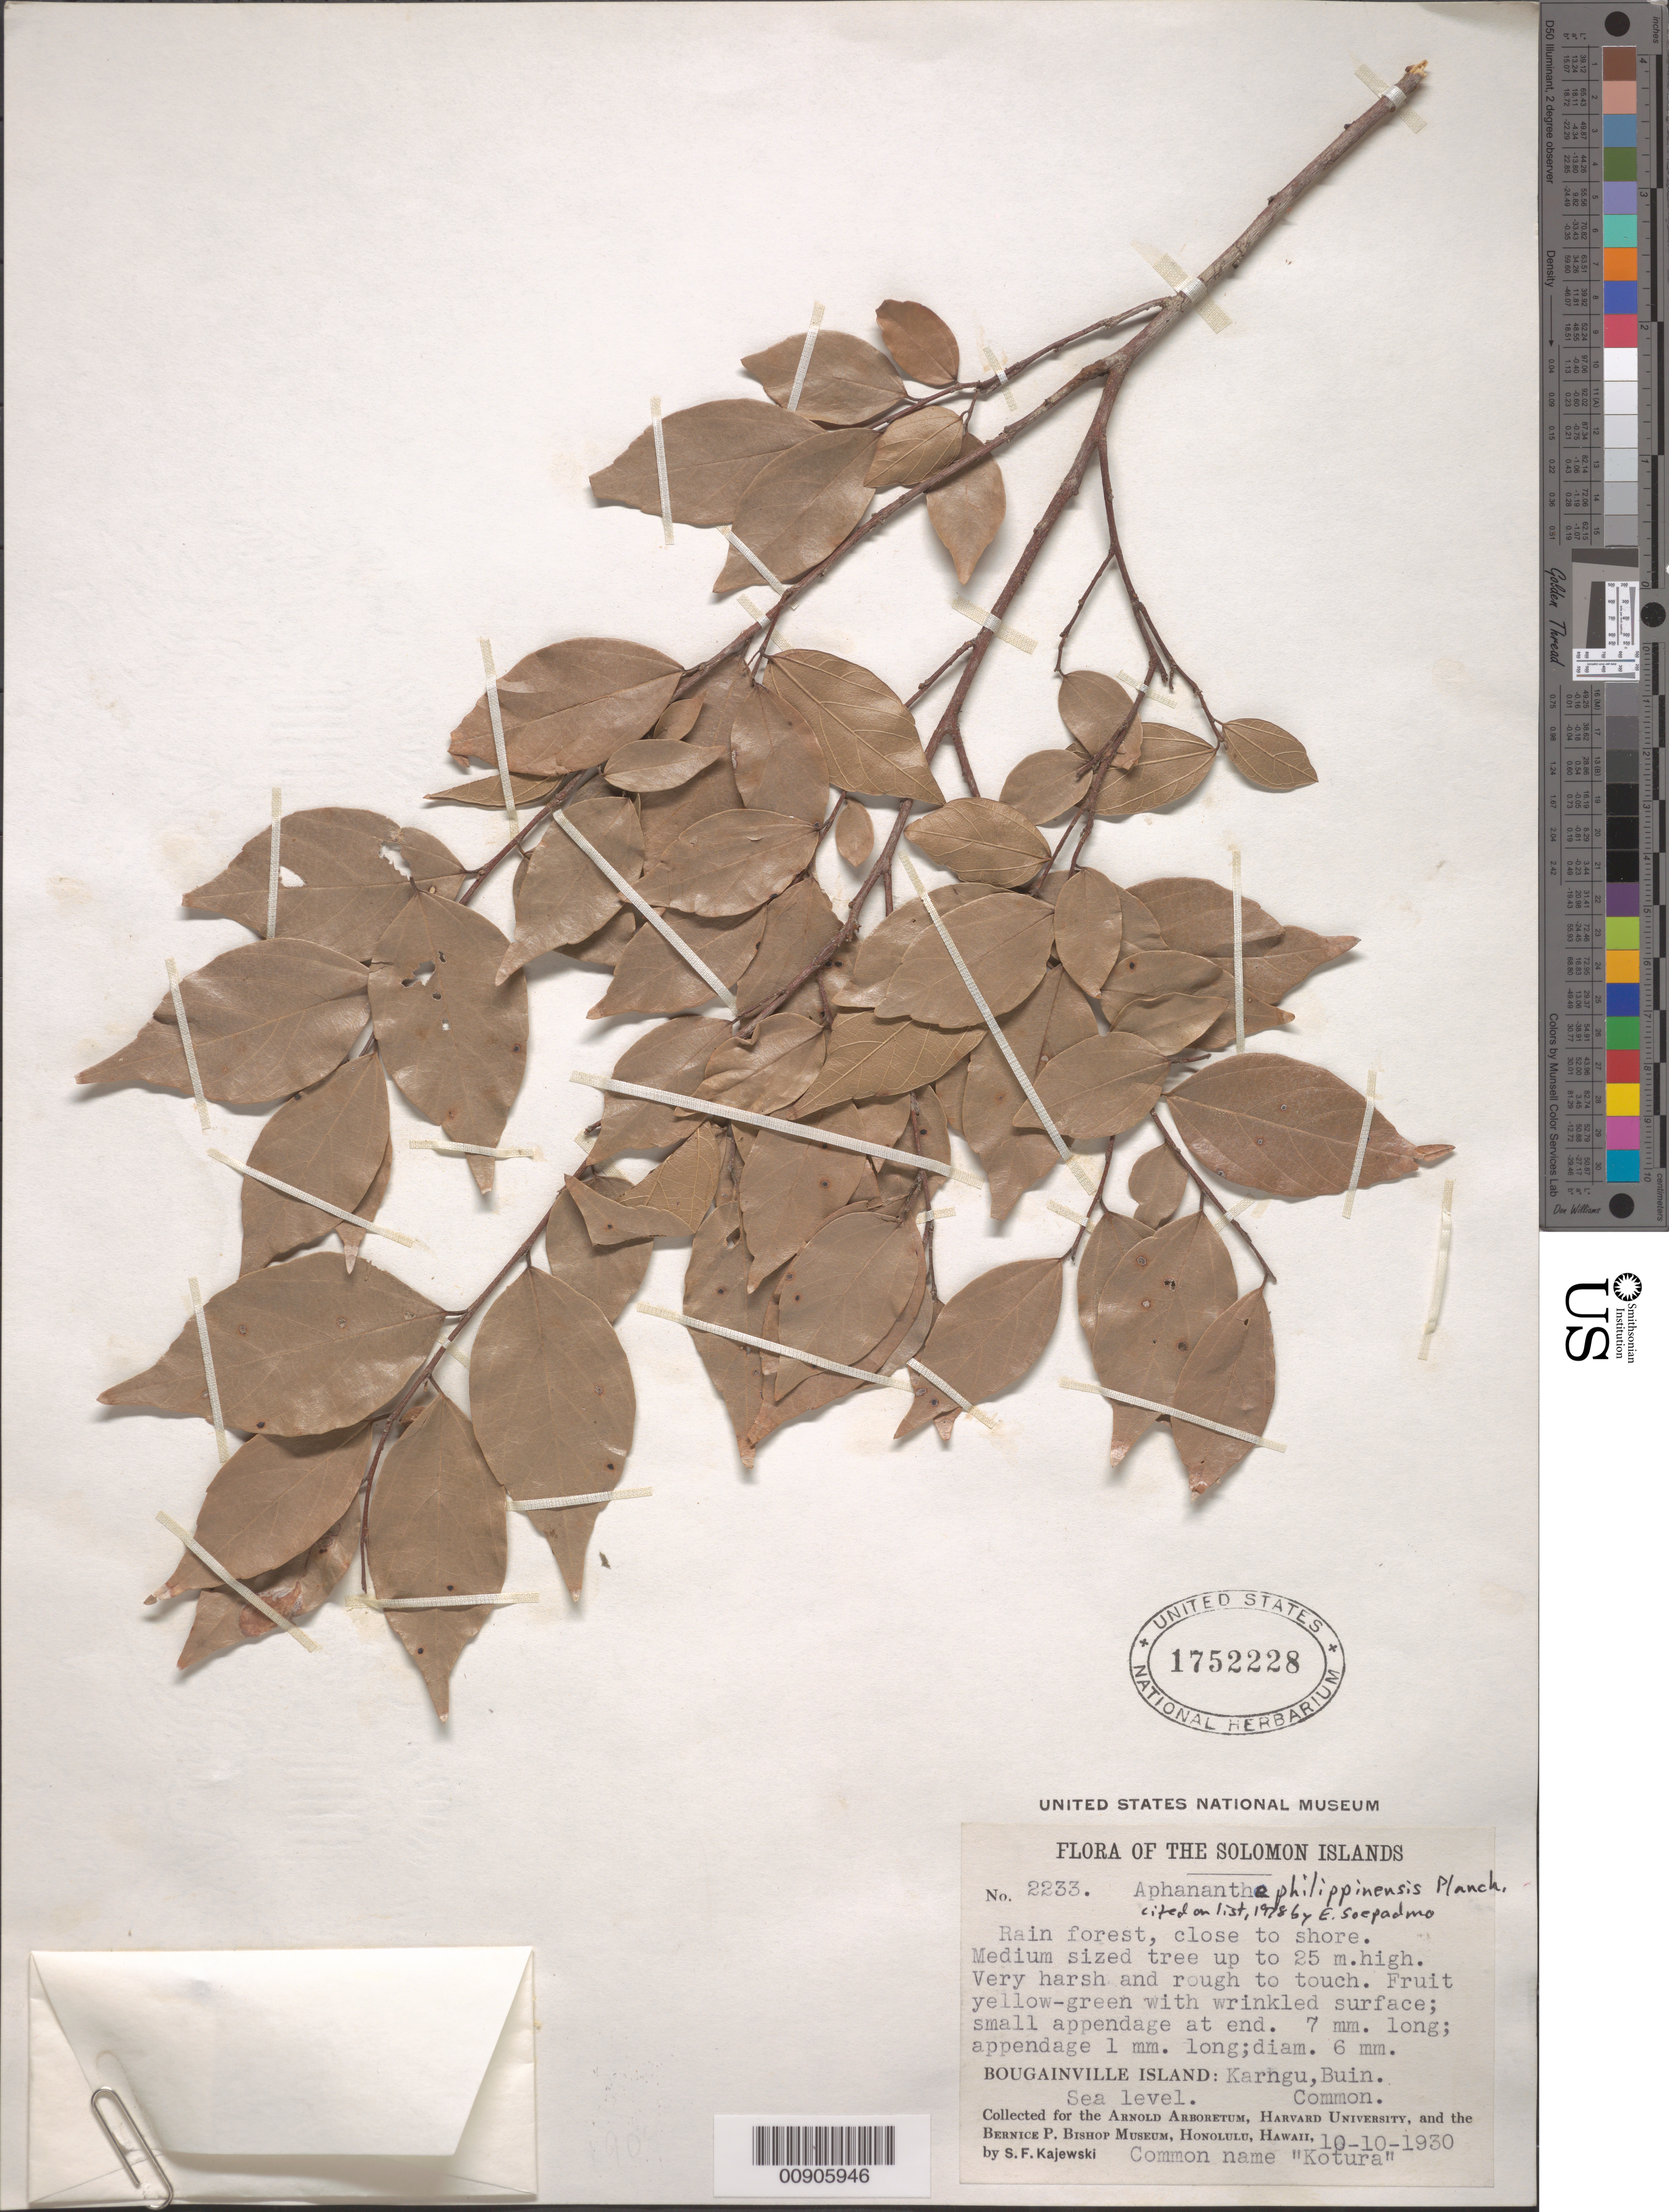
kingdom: Plantae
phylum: Tracheophyta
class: Magnoliopsida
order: Rosales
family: Cannabaceae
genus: Aphananthe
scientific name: Aphananthe sp.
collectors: S. Kajewski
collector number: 2233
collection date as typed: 10 Oct 1930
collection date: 1930-10-10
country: Papua New Guinea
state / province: Bougainville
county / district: Buin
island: Bougainville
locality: [North] Solomon Islands, Bougainville Island: Karhgu, Buin. Sea level. Common.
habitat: Rain forest, close to shore.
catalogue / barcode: US 1752228